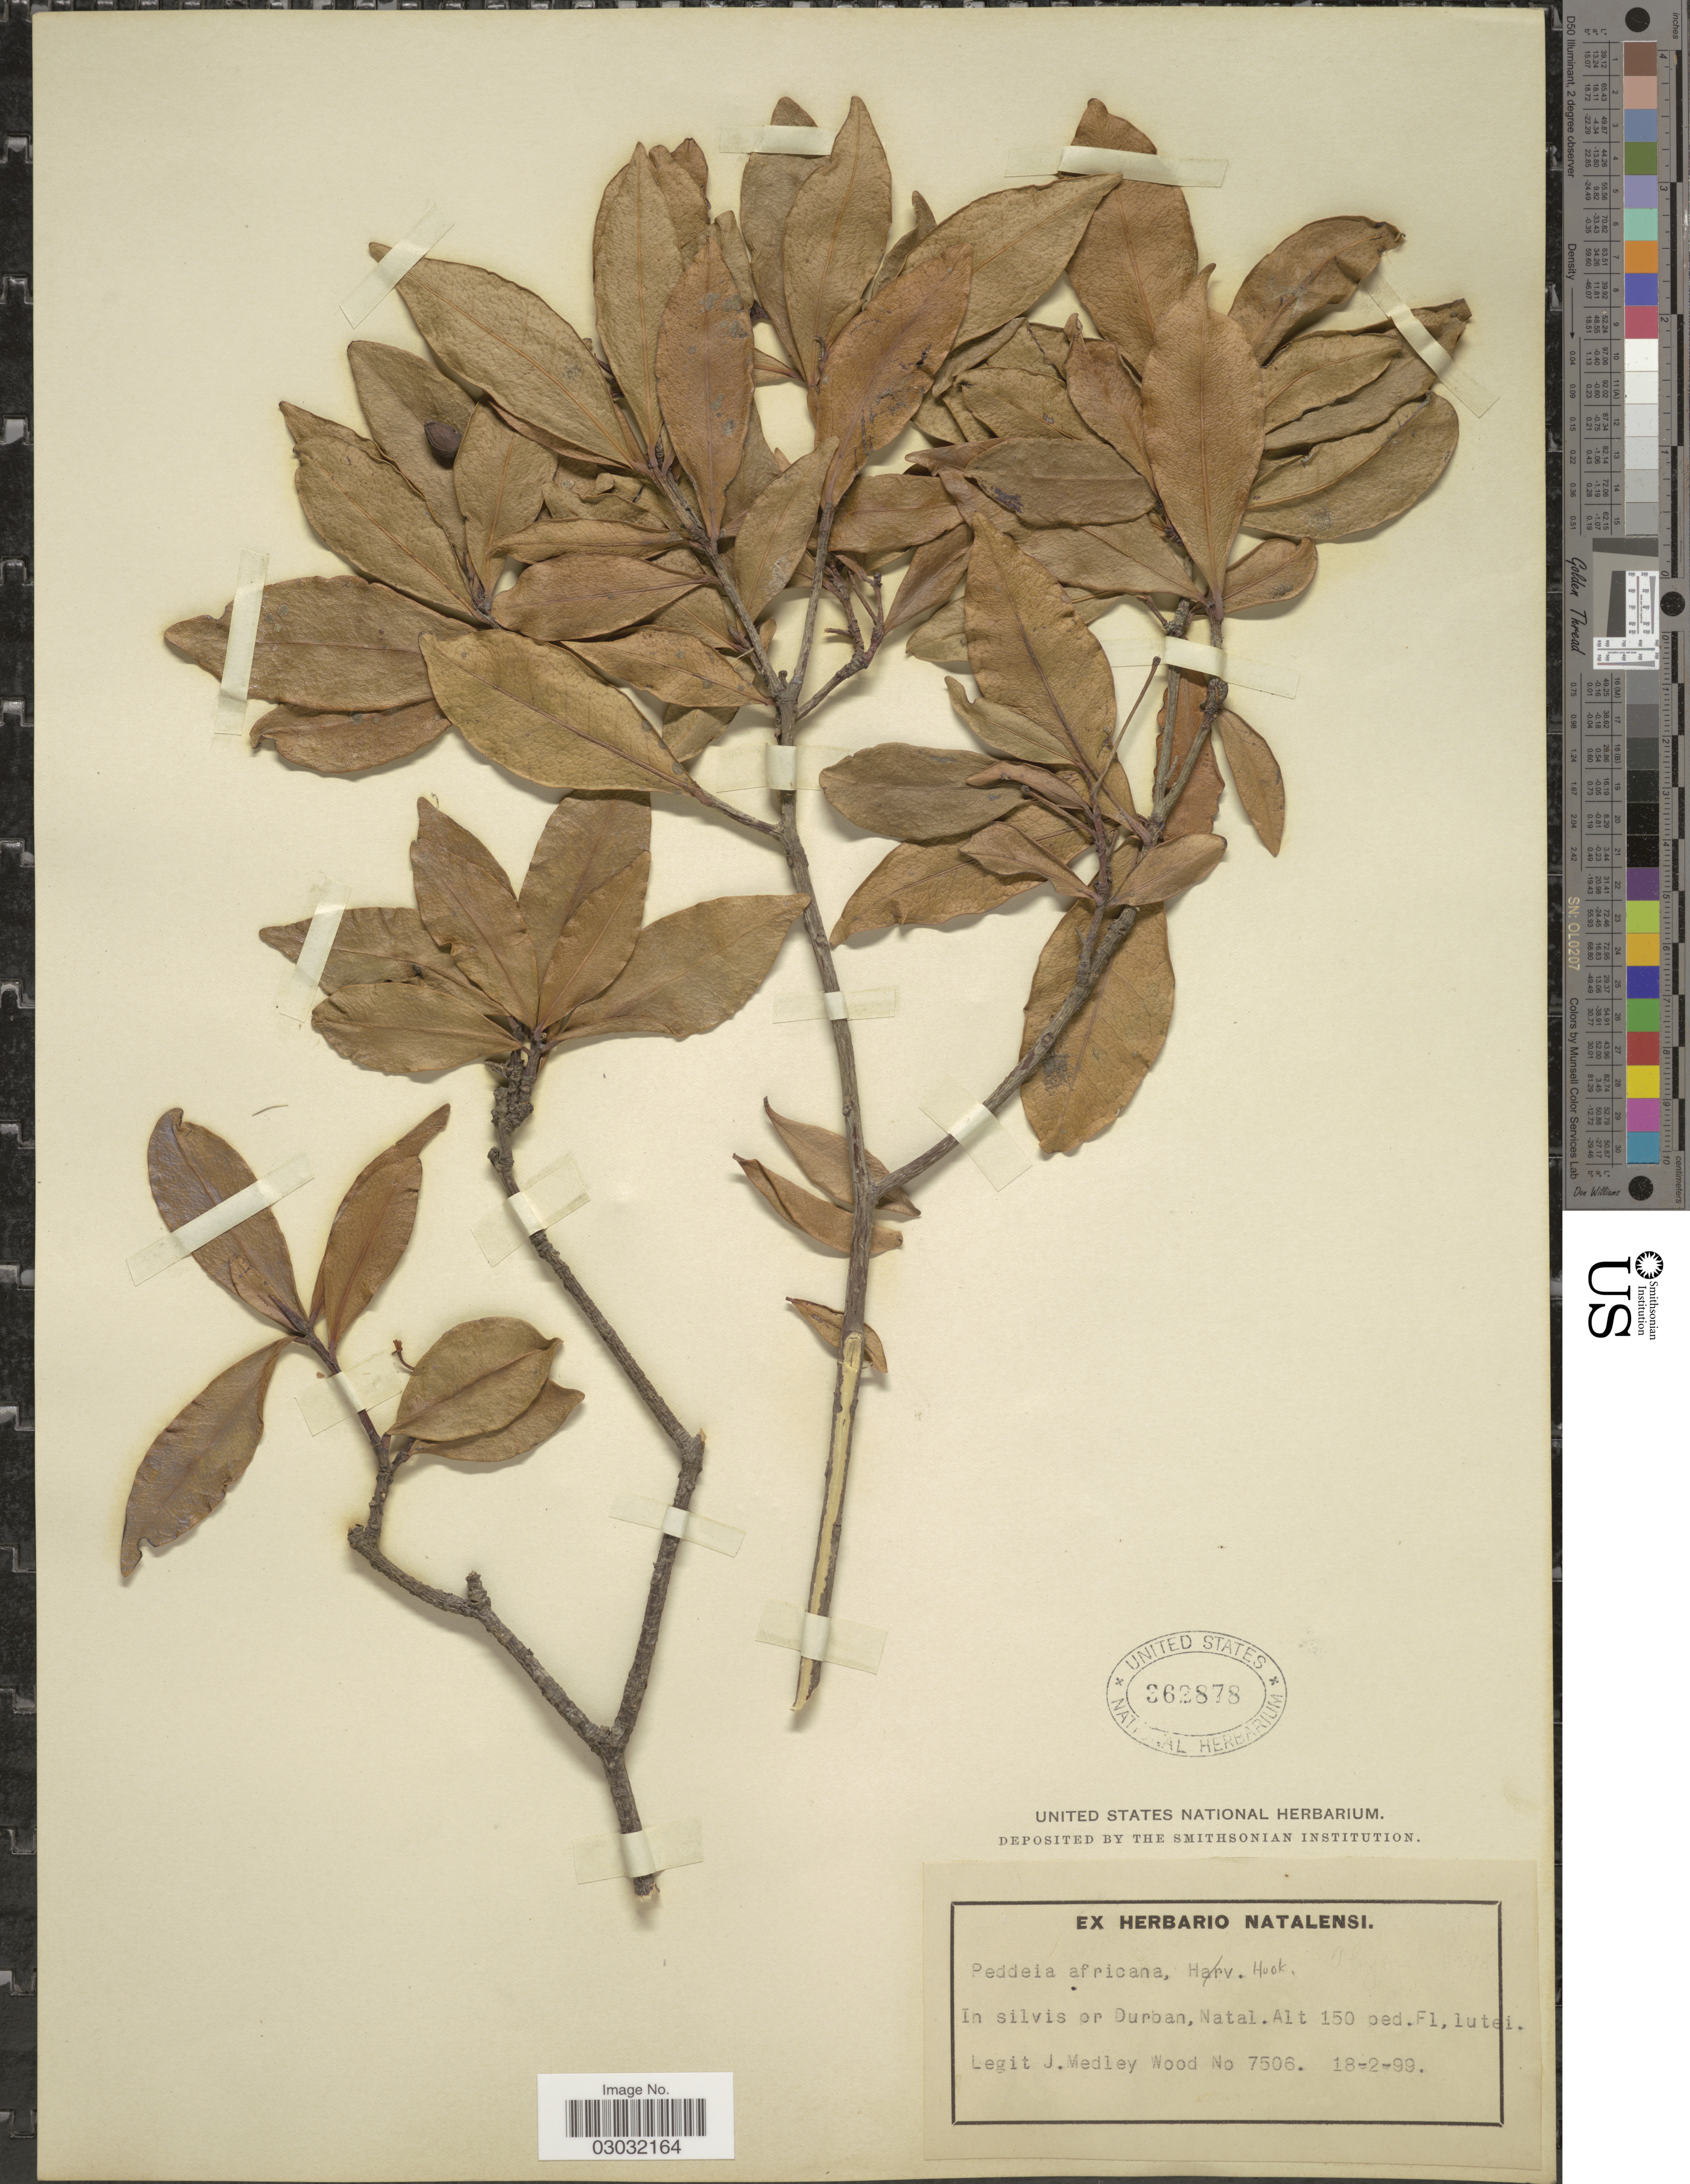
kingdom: Plantae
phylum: Tracheophyta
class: Magnoliopsida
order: Malvales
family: Thymelaeaceae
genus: Peddiea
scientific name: Peddiea africana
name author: Hook.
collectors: J. Medley Wood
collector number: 7506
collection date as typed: Transcribed d/m/y: 18/2/99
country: South Africa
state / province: KwaZulu-Natal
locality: In silvis or Durban, Natal.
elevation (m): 46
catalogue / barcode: US 362878